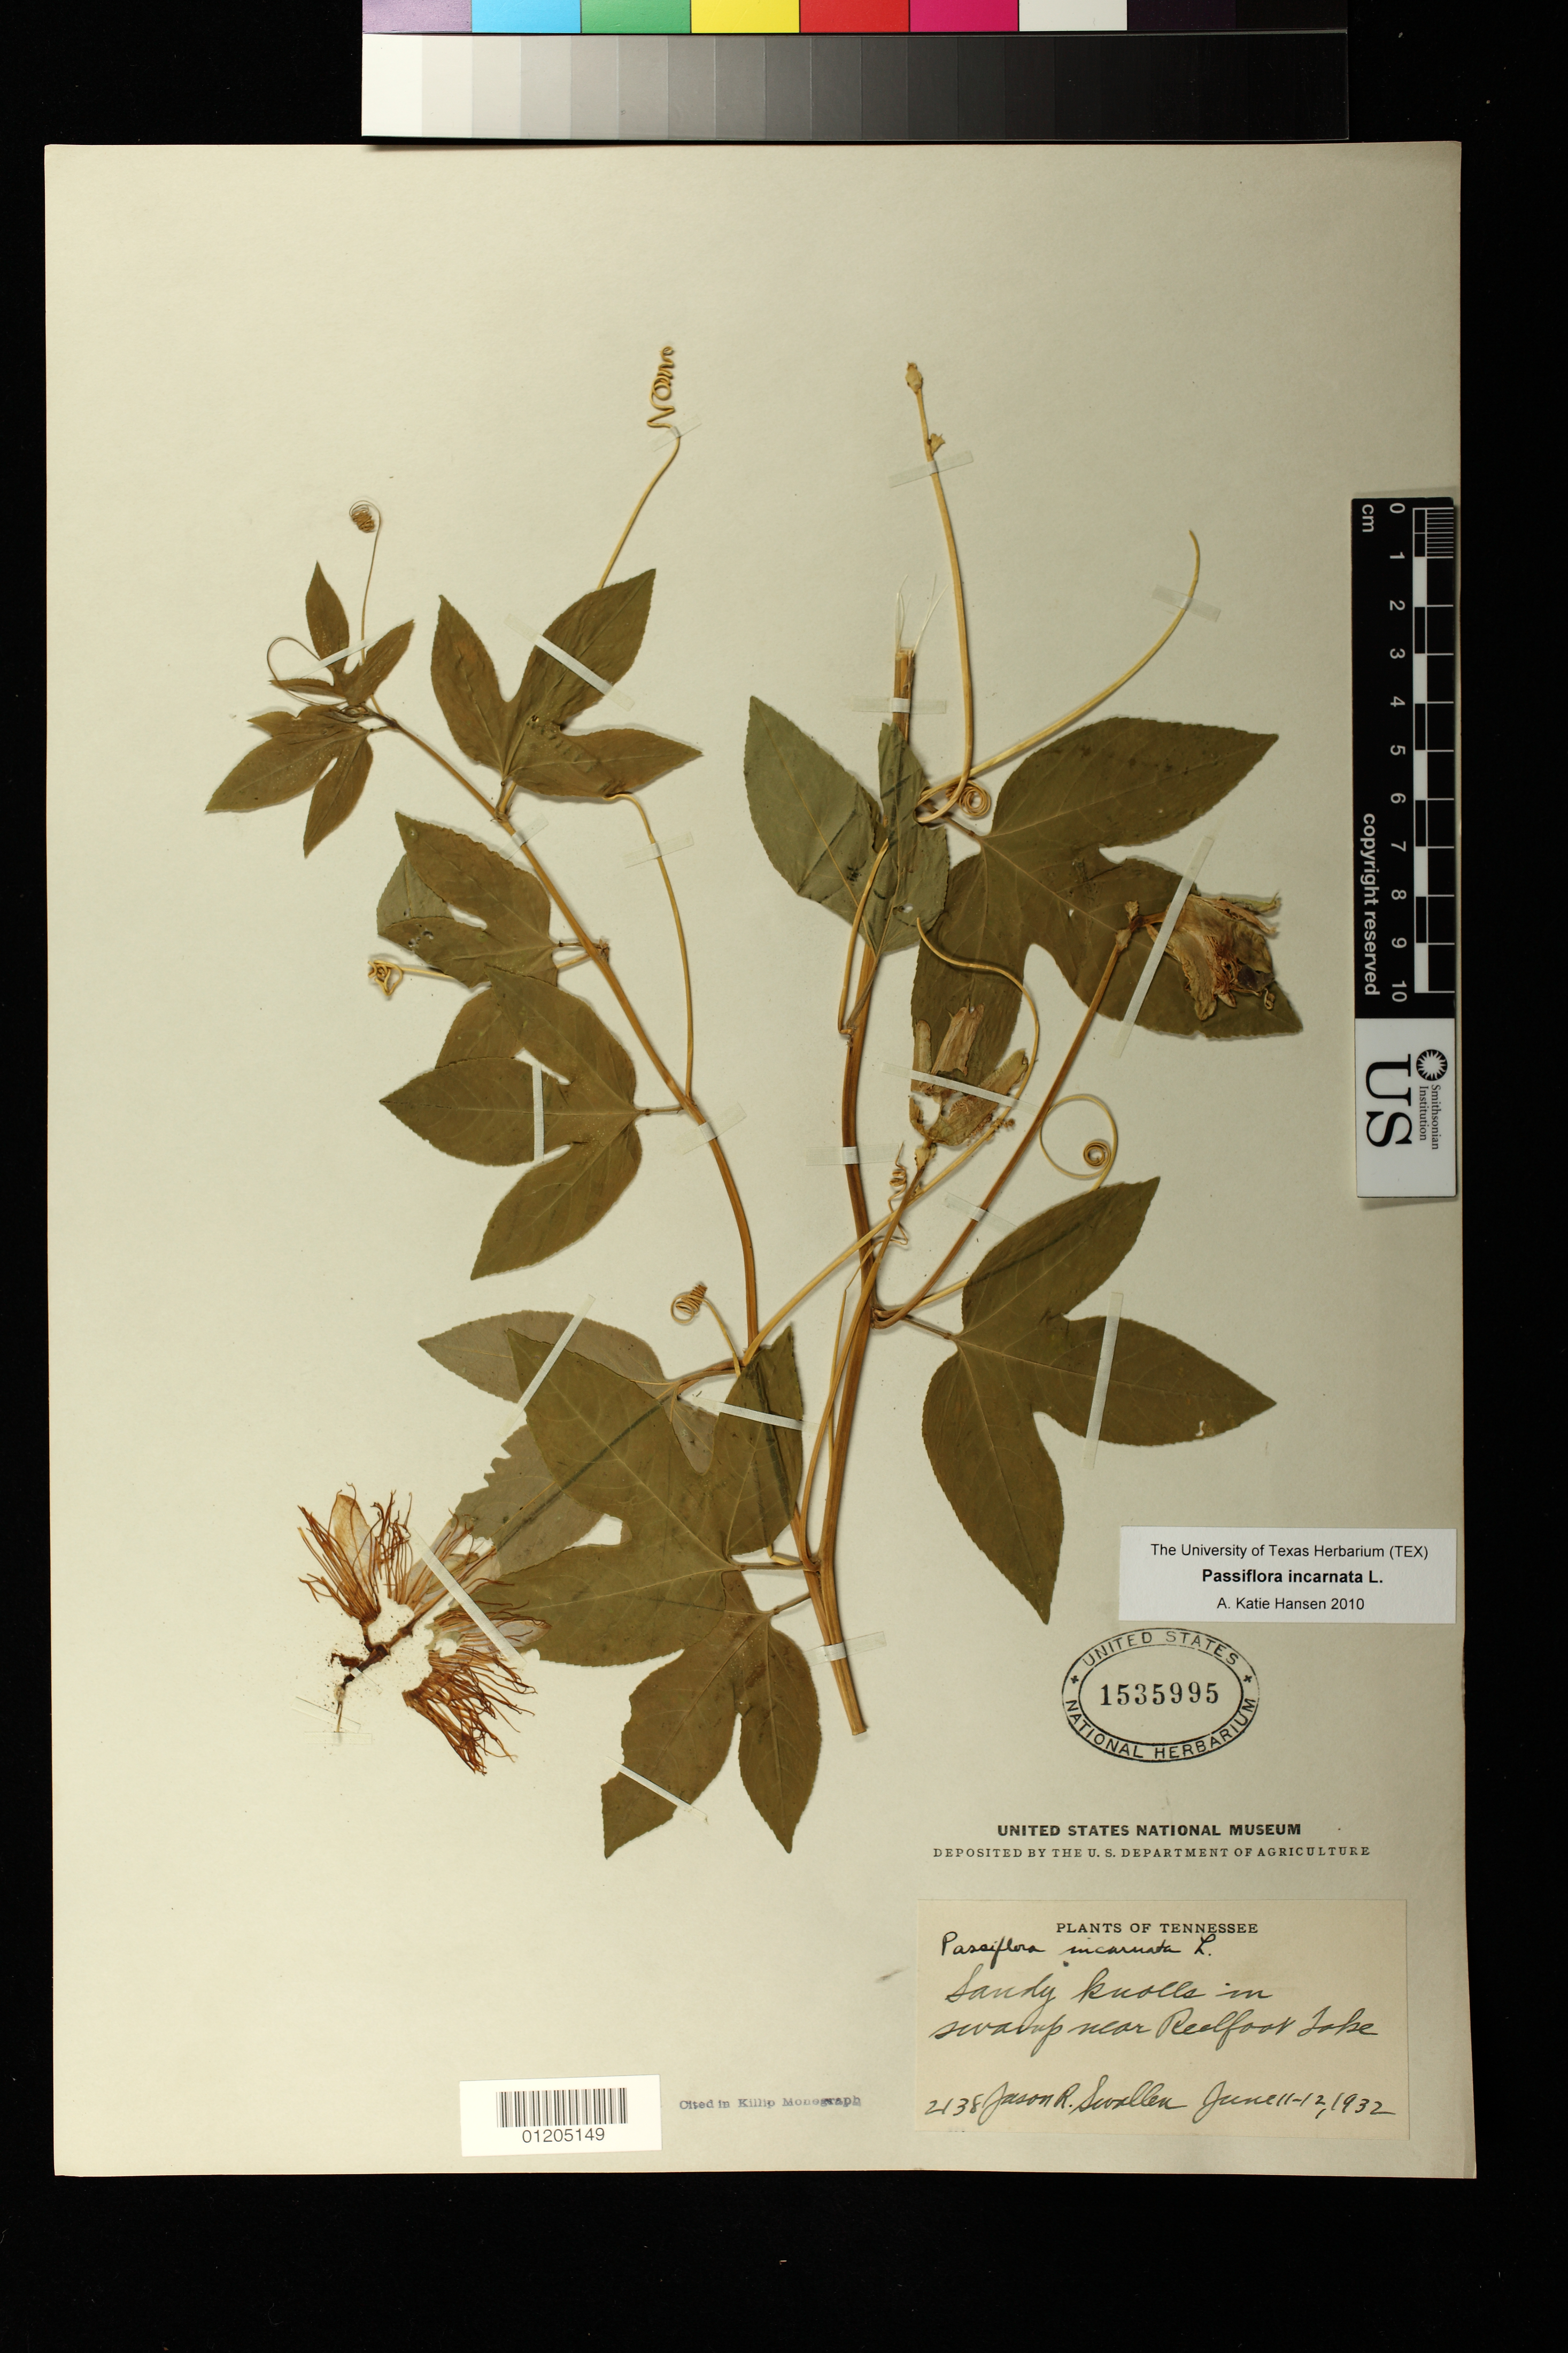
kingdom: Plantae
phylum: Tracheophyta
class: Magnoliopsida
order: Malpighiales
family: Passifloraceae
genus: Passiflora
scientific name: Passiflora incarnata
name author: L.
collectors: J. R. Swallen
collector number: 2138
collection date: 1932-06-11/1932-06-12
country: United States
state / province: Tennessee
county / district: Lake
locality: Sandy knolls in swamp near Reelfoot Lake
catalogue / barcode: US 1535995